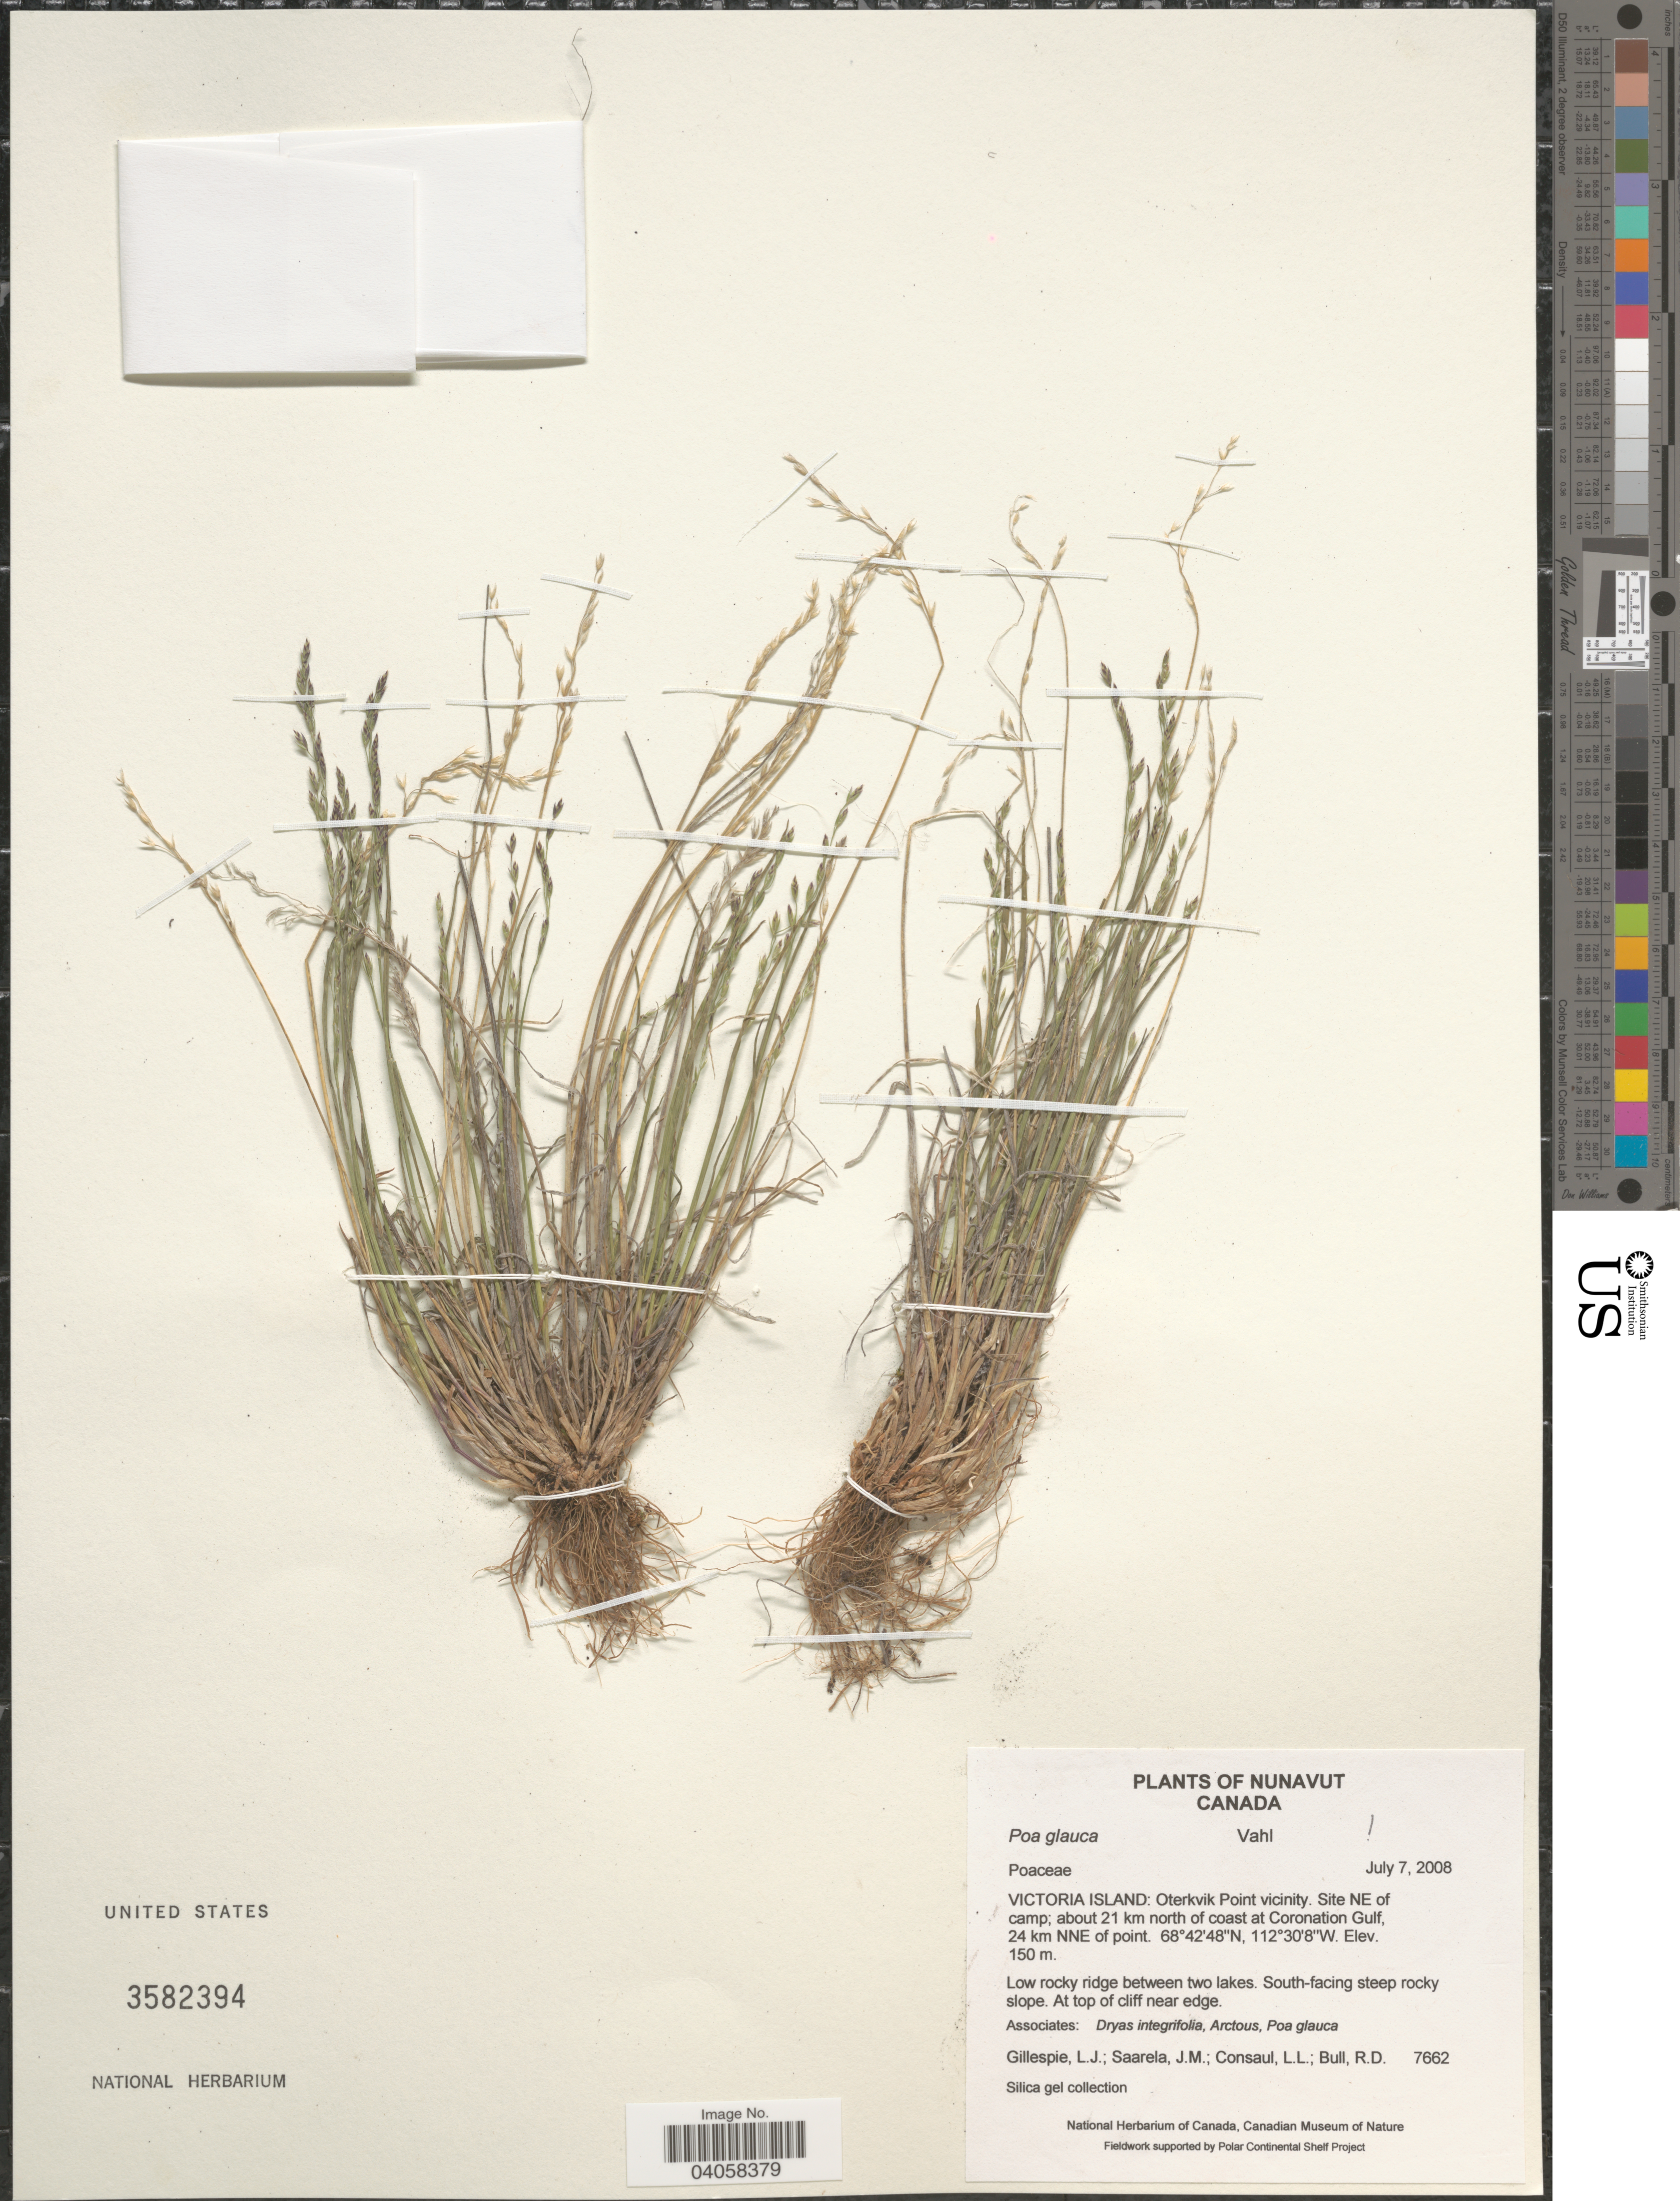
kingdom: Plantae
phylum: Tracheophyta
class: Liliopsida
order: Poales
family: Poaceae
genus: Poa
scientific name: Poa glauca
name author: Vahl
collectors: L. Gillespie, J. Saarela, L. Consaul & R. Bull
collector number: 7662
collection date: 2008-07-07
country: Canada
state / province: Nunavut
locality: Victoria island: Oterkvik Point vicinity. Site NE of camp; about 21 km north of coast at Coronation Gulf, 24 NNE of point. Low rocky ridge between two lakes. South-facing steep rocky slope.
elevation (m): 150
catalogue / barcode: US 3582394